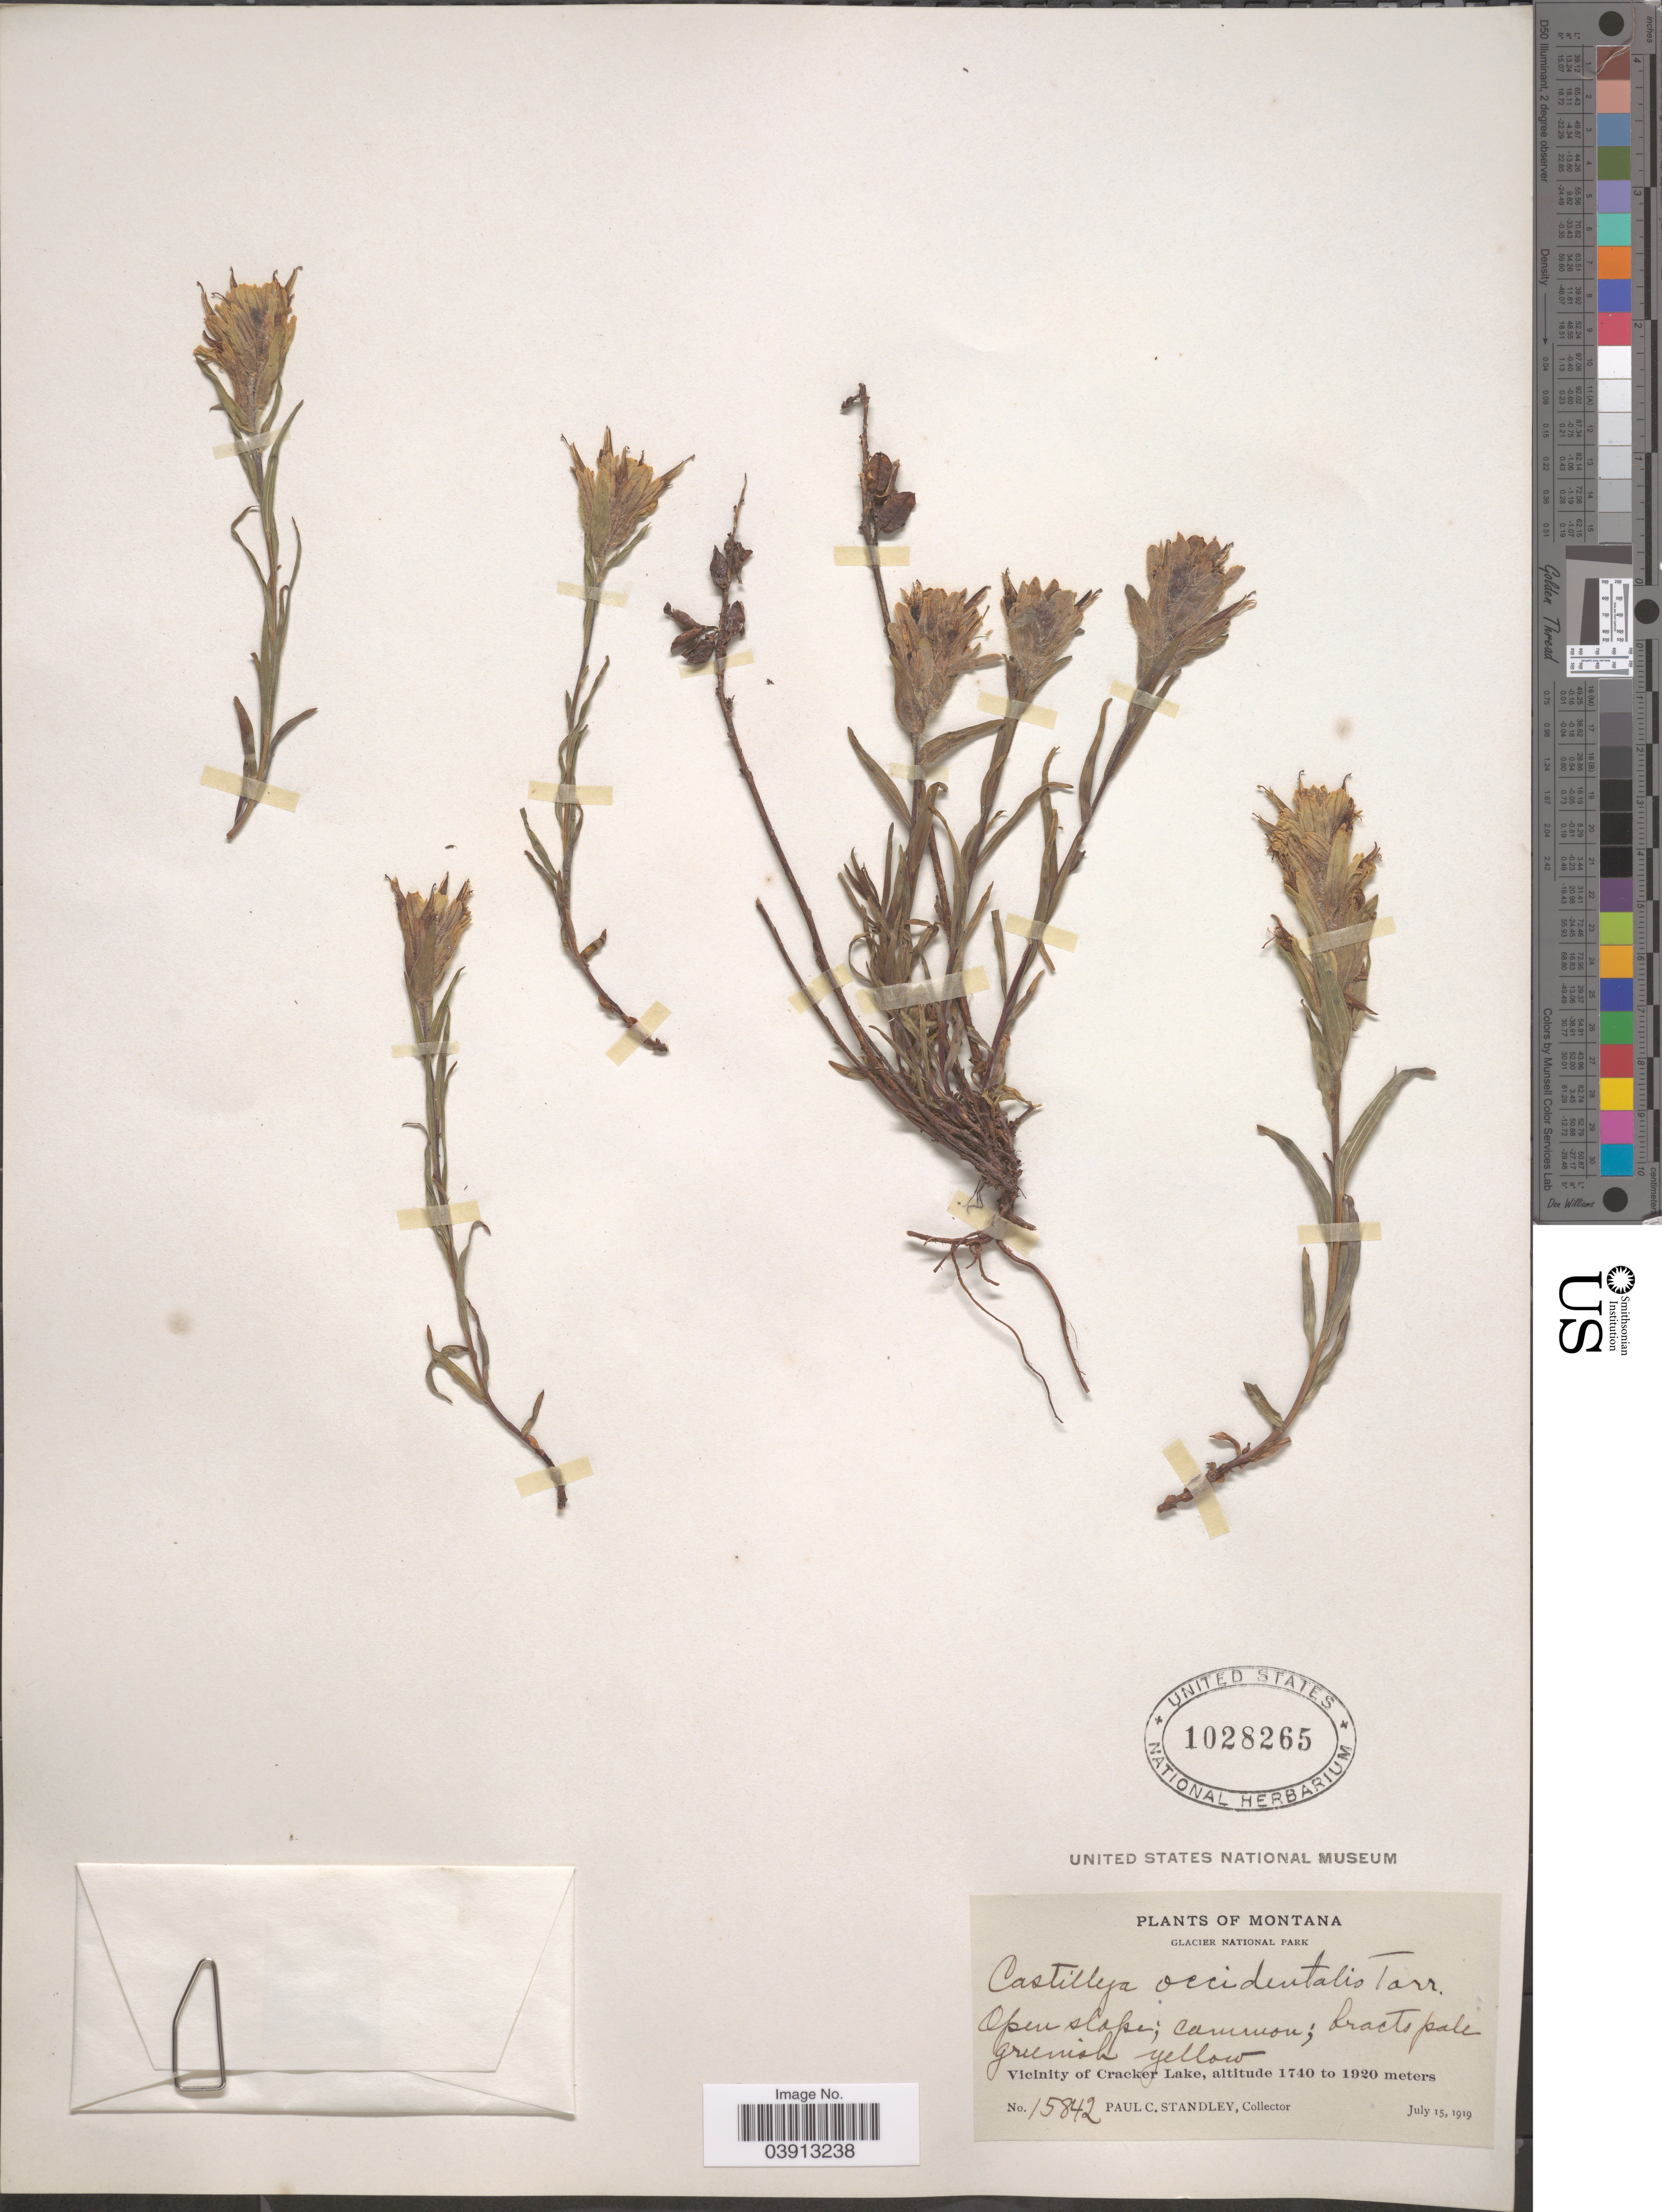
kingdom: Plantae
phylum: Tracheophyta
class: Magnoliopsida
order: Lamiales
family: Orobanchaceae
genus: Castilleja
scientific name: Castilleja occidentalis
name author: Torr.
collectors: P. C. Standley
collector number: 15842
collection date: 1919-07-15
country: United States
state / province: Montana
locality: Glacier National Park. Vicinity of Cracker Lake.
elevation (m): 1740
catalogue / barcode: US 1028265